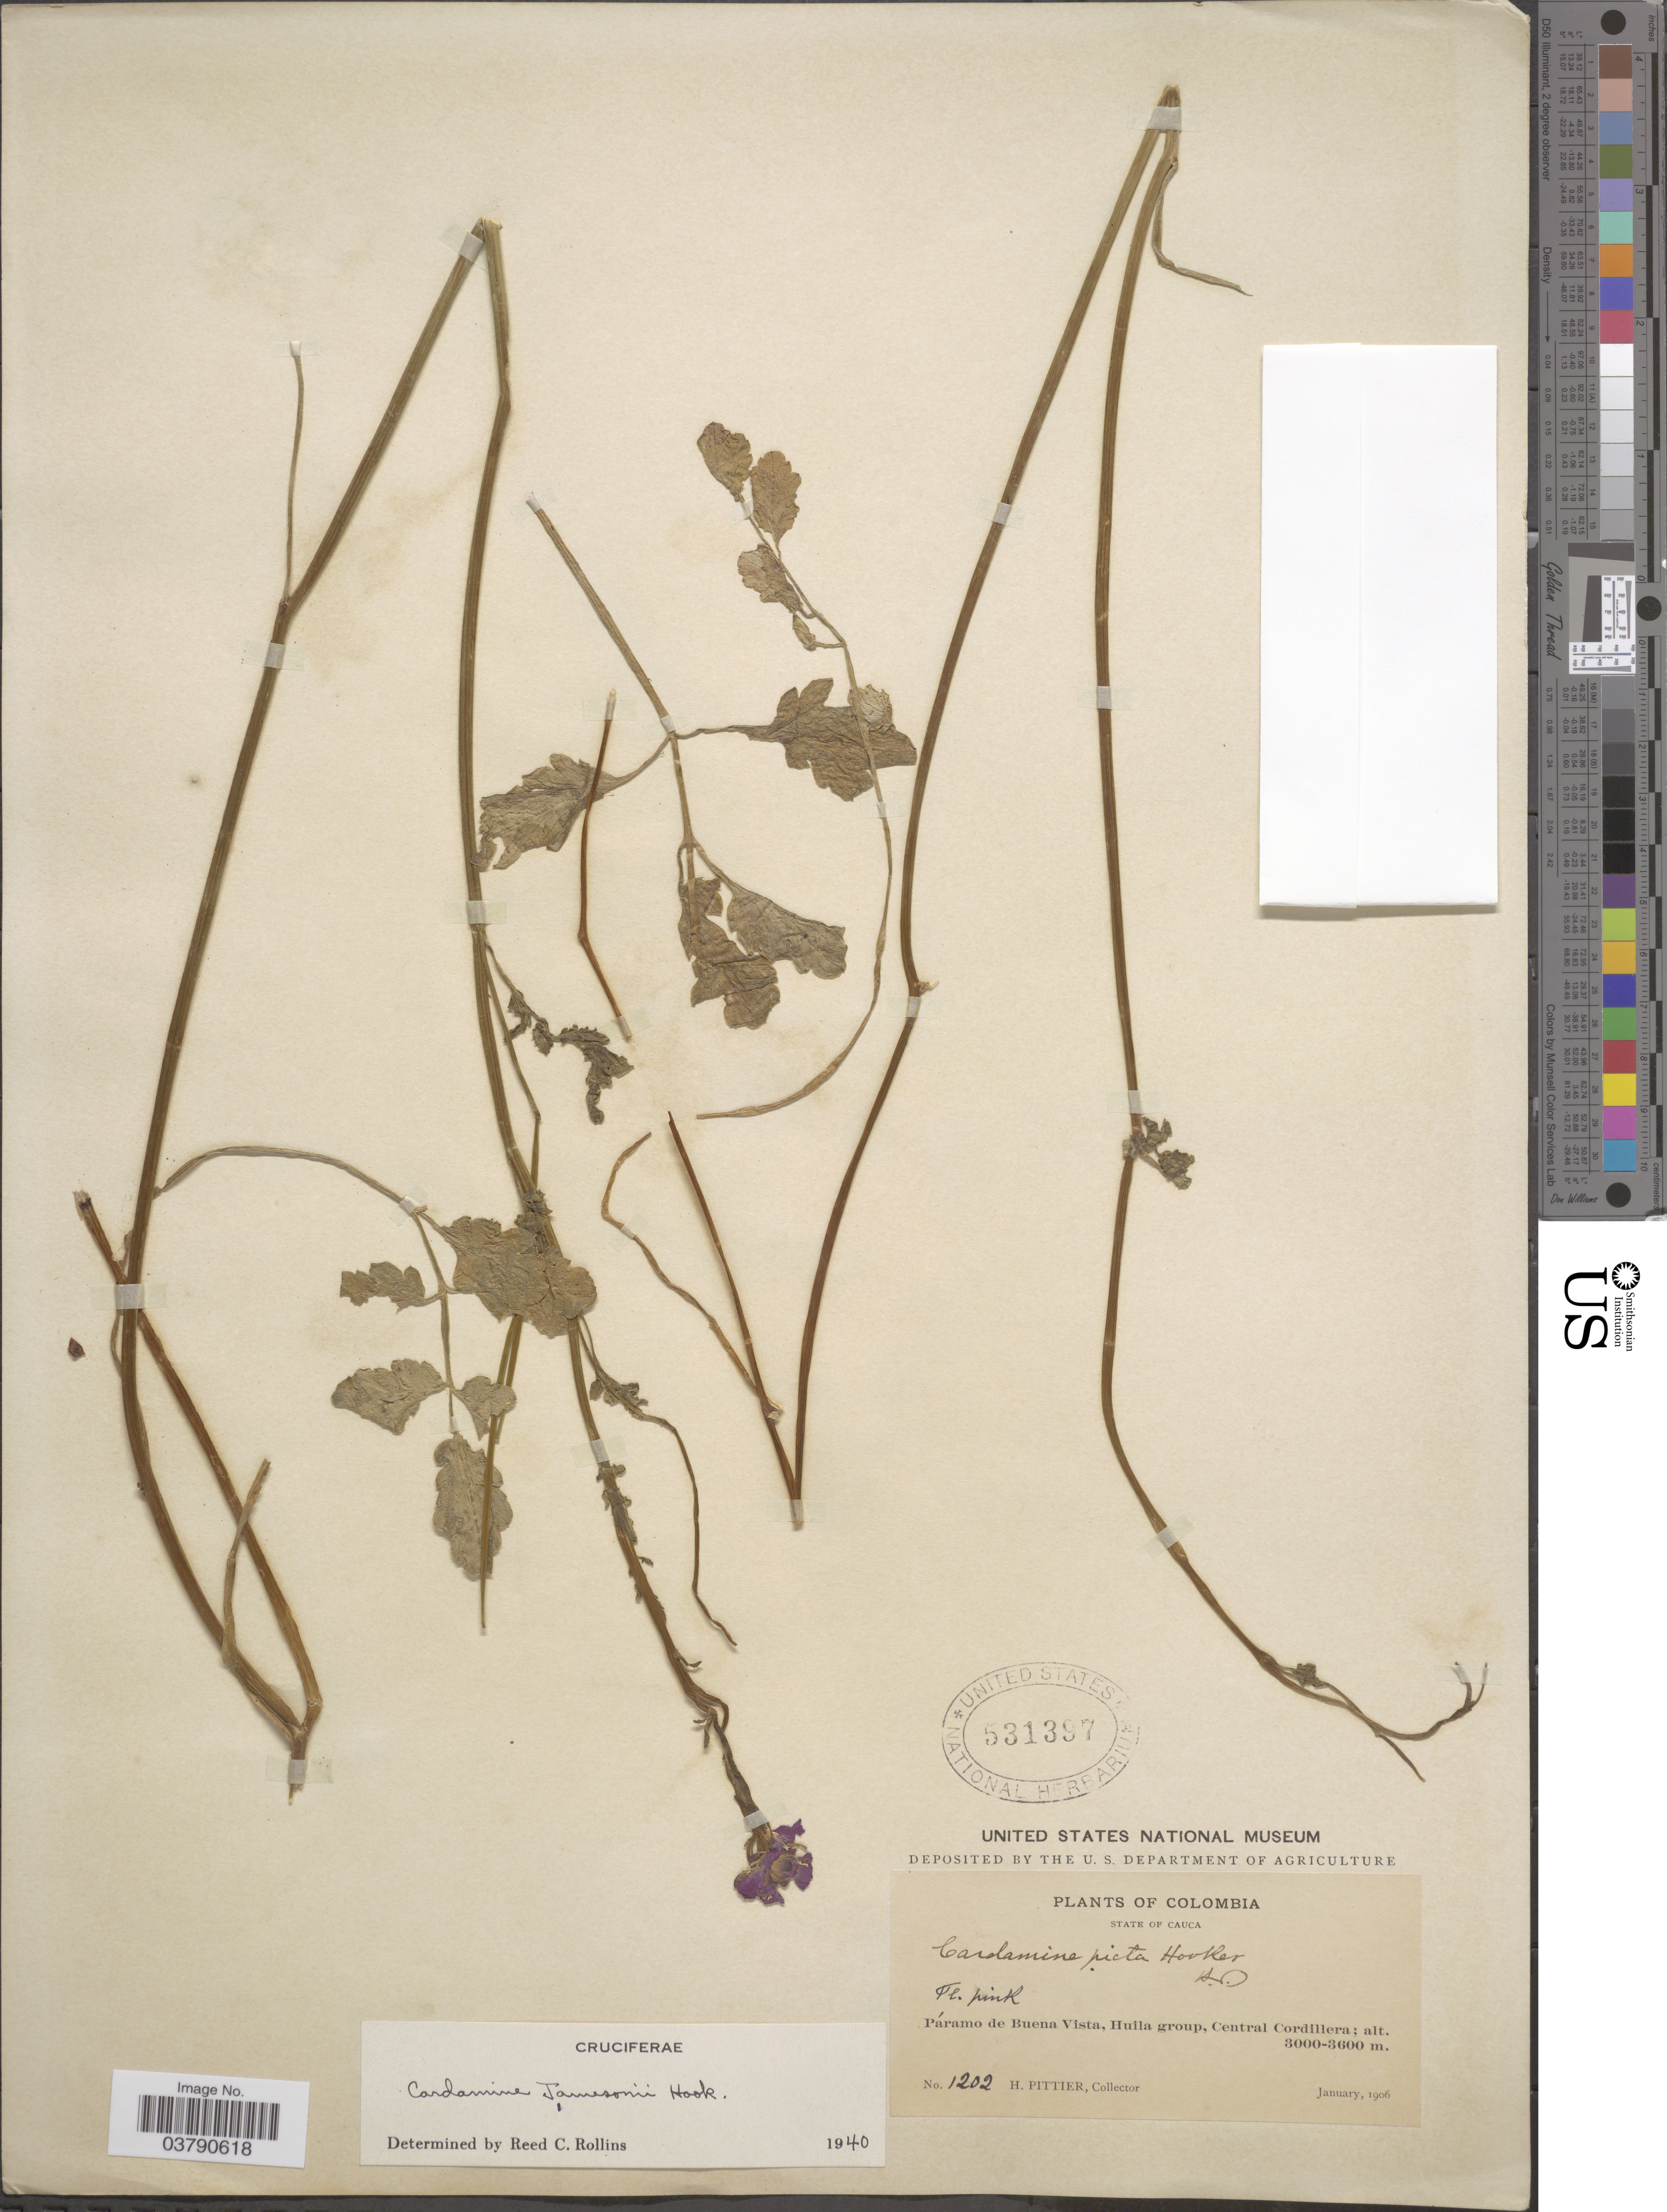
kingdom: Plantae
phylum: Tracheophyta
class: Magnoliopsida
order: Brassicales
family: Brassicaceae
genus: Cardamine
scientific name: Cardamine jamesonii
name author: Hook.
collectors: H. F. Pittier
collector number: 1202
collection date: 1906-01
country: Colombia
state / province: Cauca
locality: Páramo de Buena Vista, Huila group, Central Cordillera.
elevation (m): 3000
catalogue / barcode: US 531397